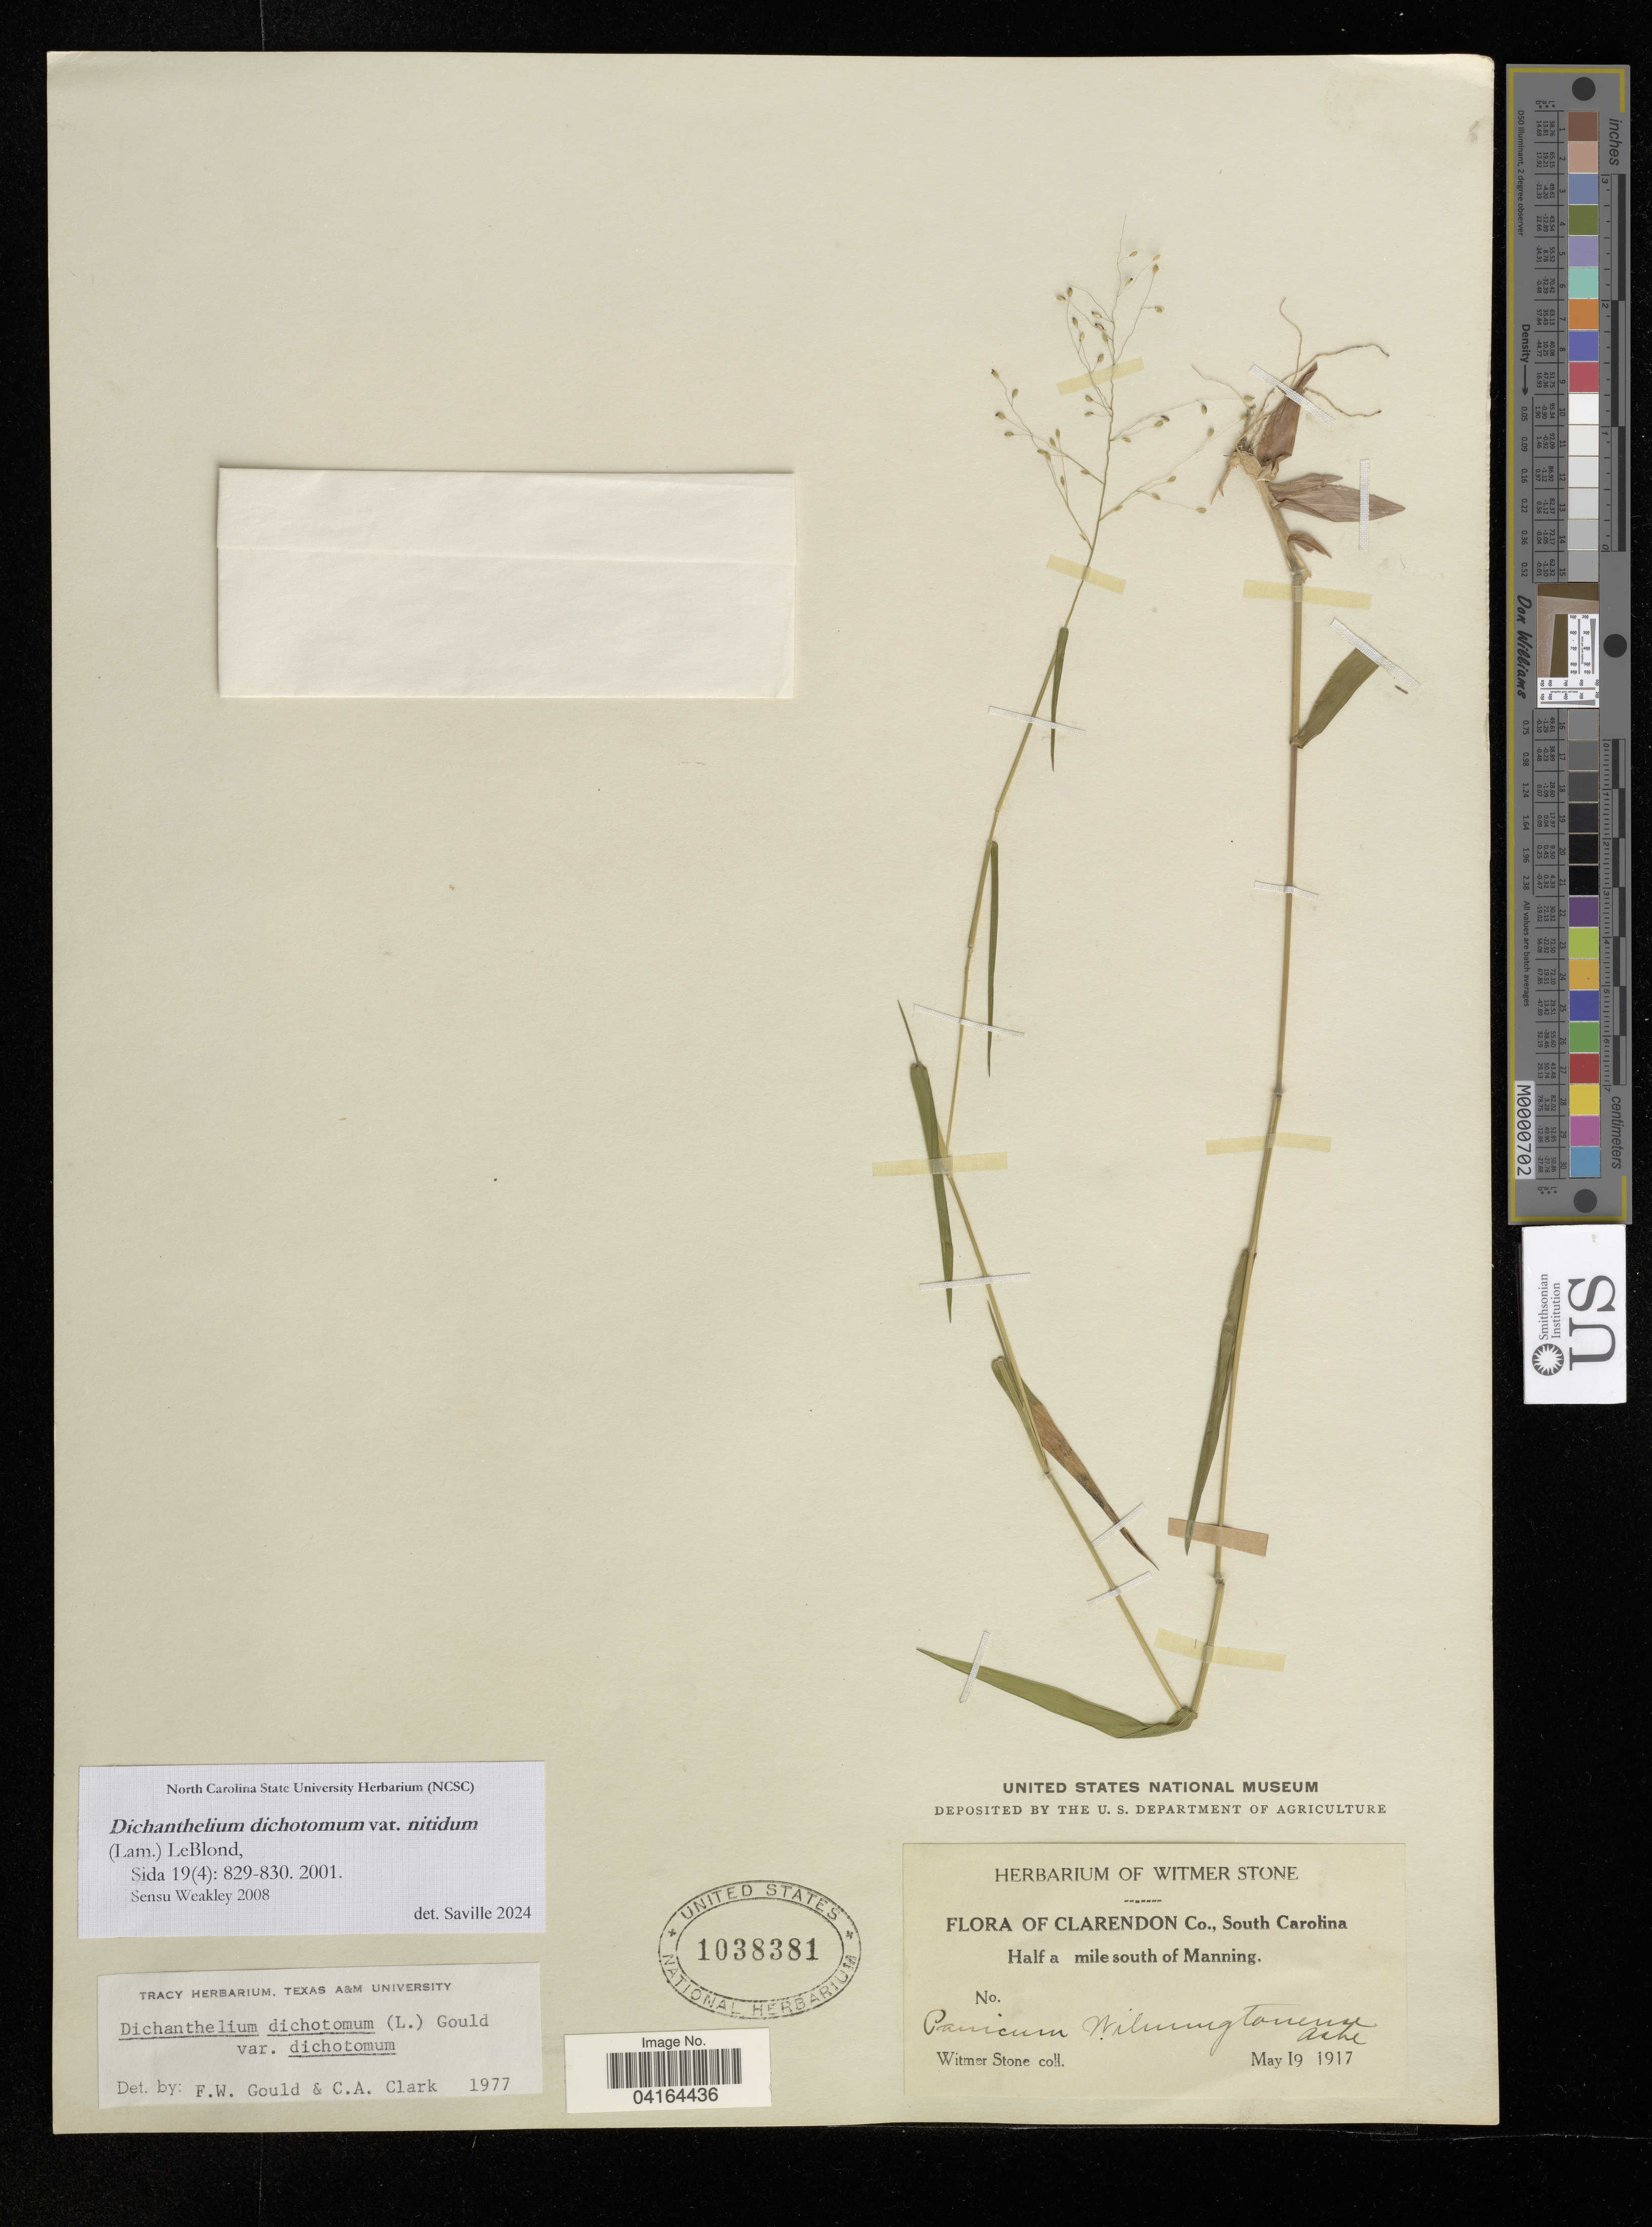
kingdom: Plantae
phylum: Tracheophyta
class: Liliopsida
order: Poales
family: Poaceae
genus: Dichanthelium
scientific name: Dichanthelium dichotomum var. nitidum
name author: (Lam.) LeBlond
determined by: Saville, A. C., (NCSC), North Carolina State University (UNITED STATES)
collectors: W. Stone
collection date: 1917-05-19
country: United States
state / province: South Carolina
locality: Clarendon Co., South Carolina. Half a mile south of Manning.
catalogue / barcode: US 1038381